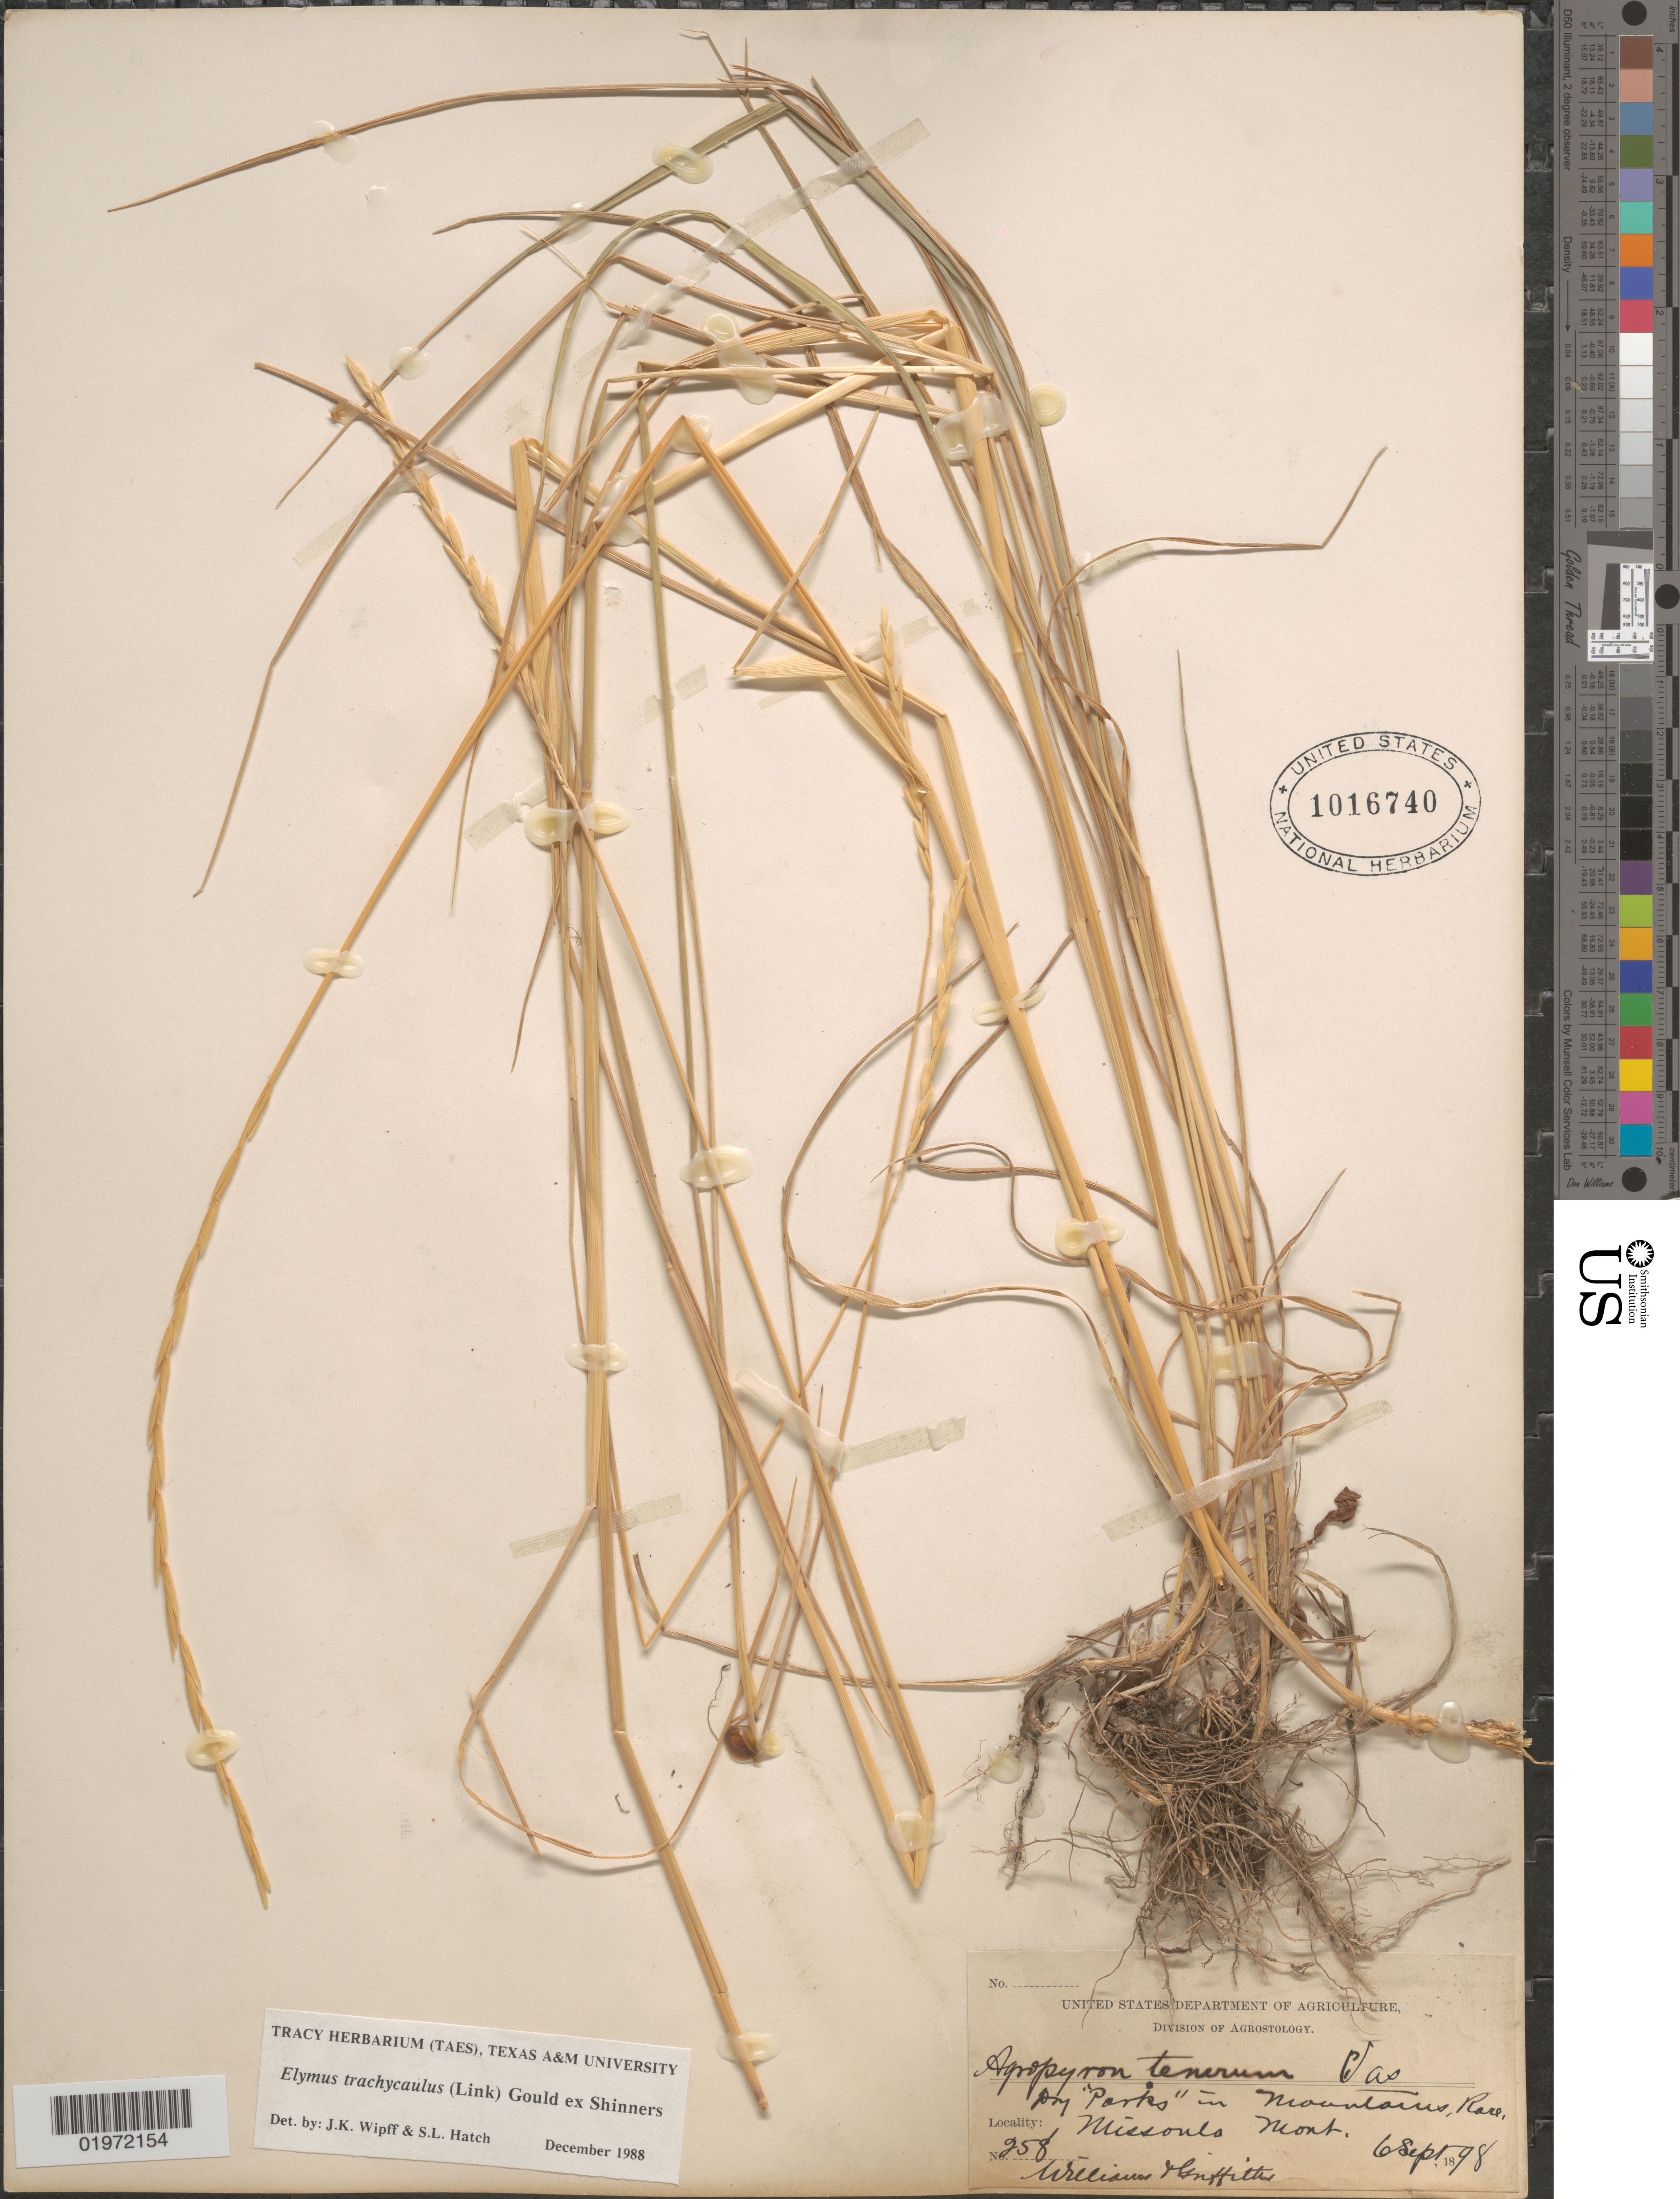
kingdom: Plantae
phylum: Tracheophyta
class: Liliopsida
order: Poales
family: Poaceae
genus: Elymus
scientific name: Elymus trachycaulus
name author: (Link) Gould ex Shinners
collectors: -- Williams & -- Griffiths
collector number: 258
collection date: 1898-09-06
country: United States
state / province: Montana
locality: Dry "Parks" in mountains, Rare, Missoula.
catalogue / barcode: US 1016740